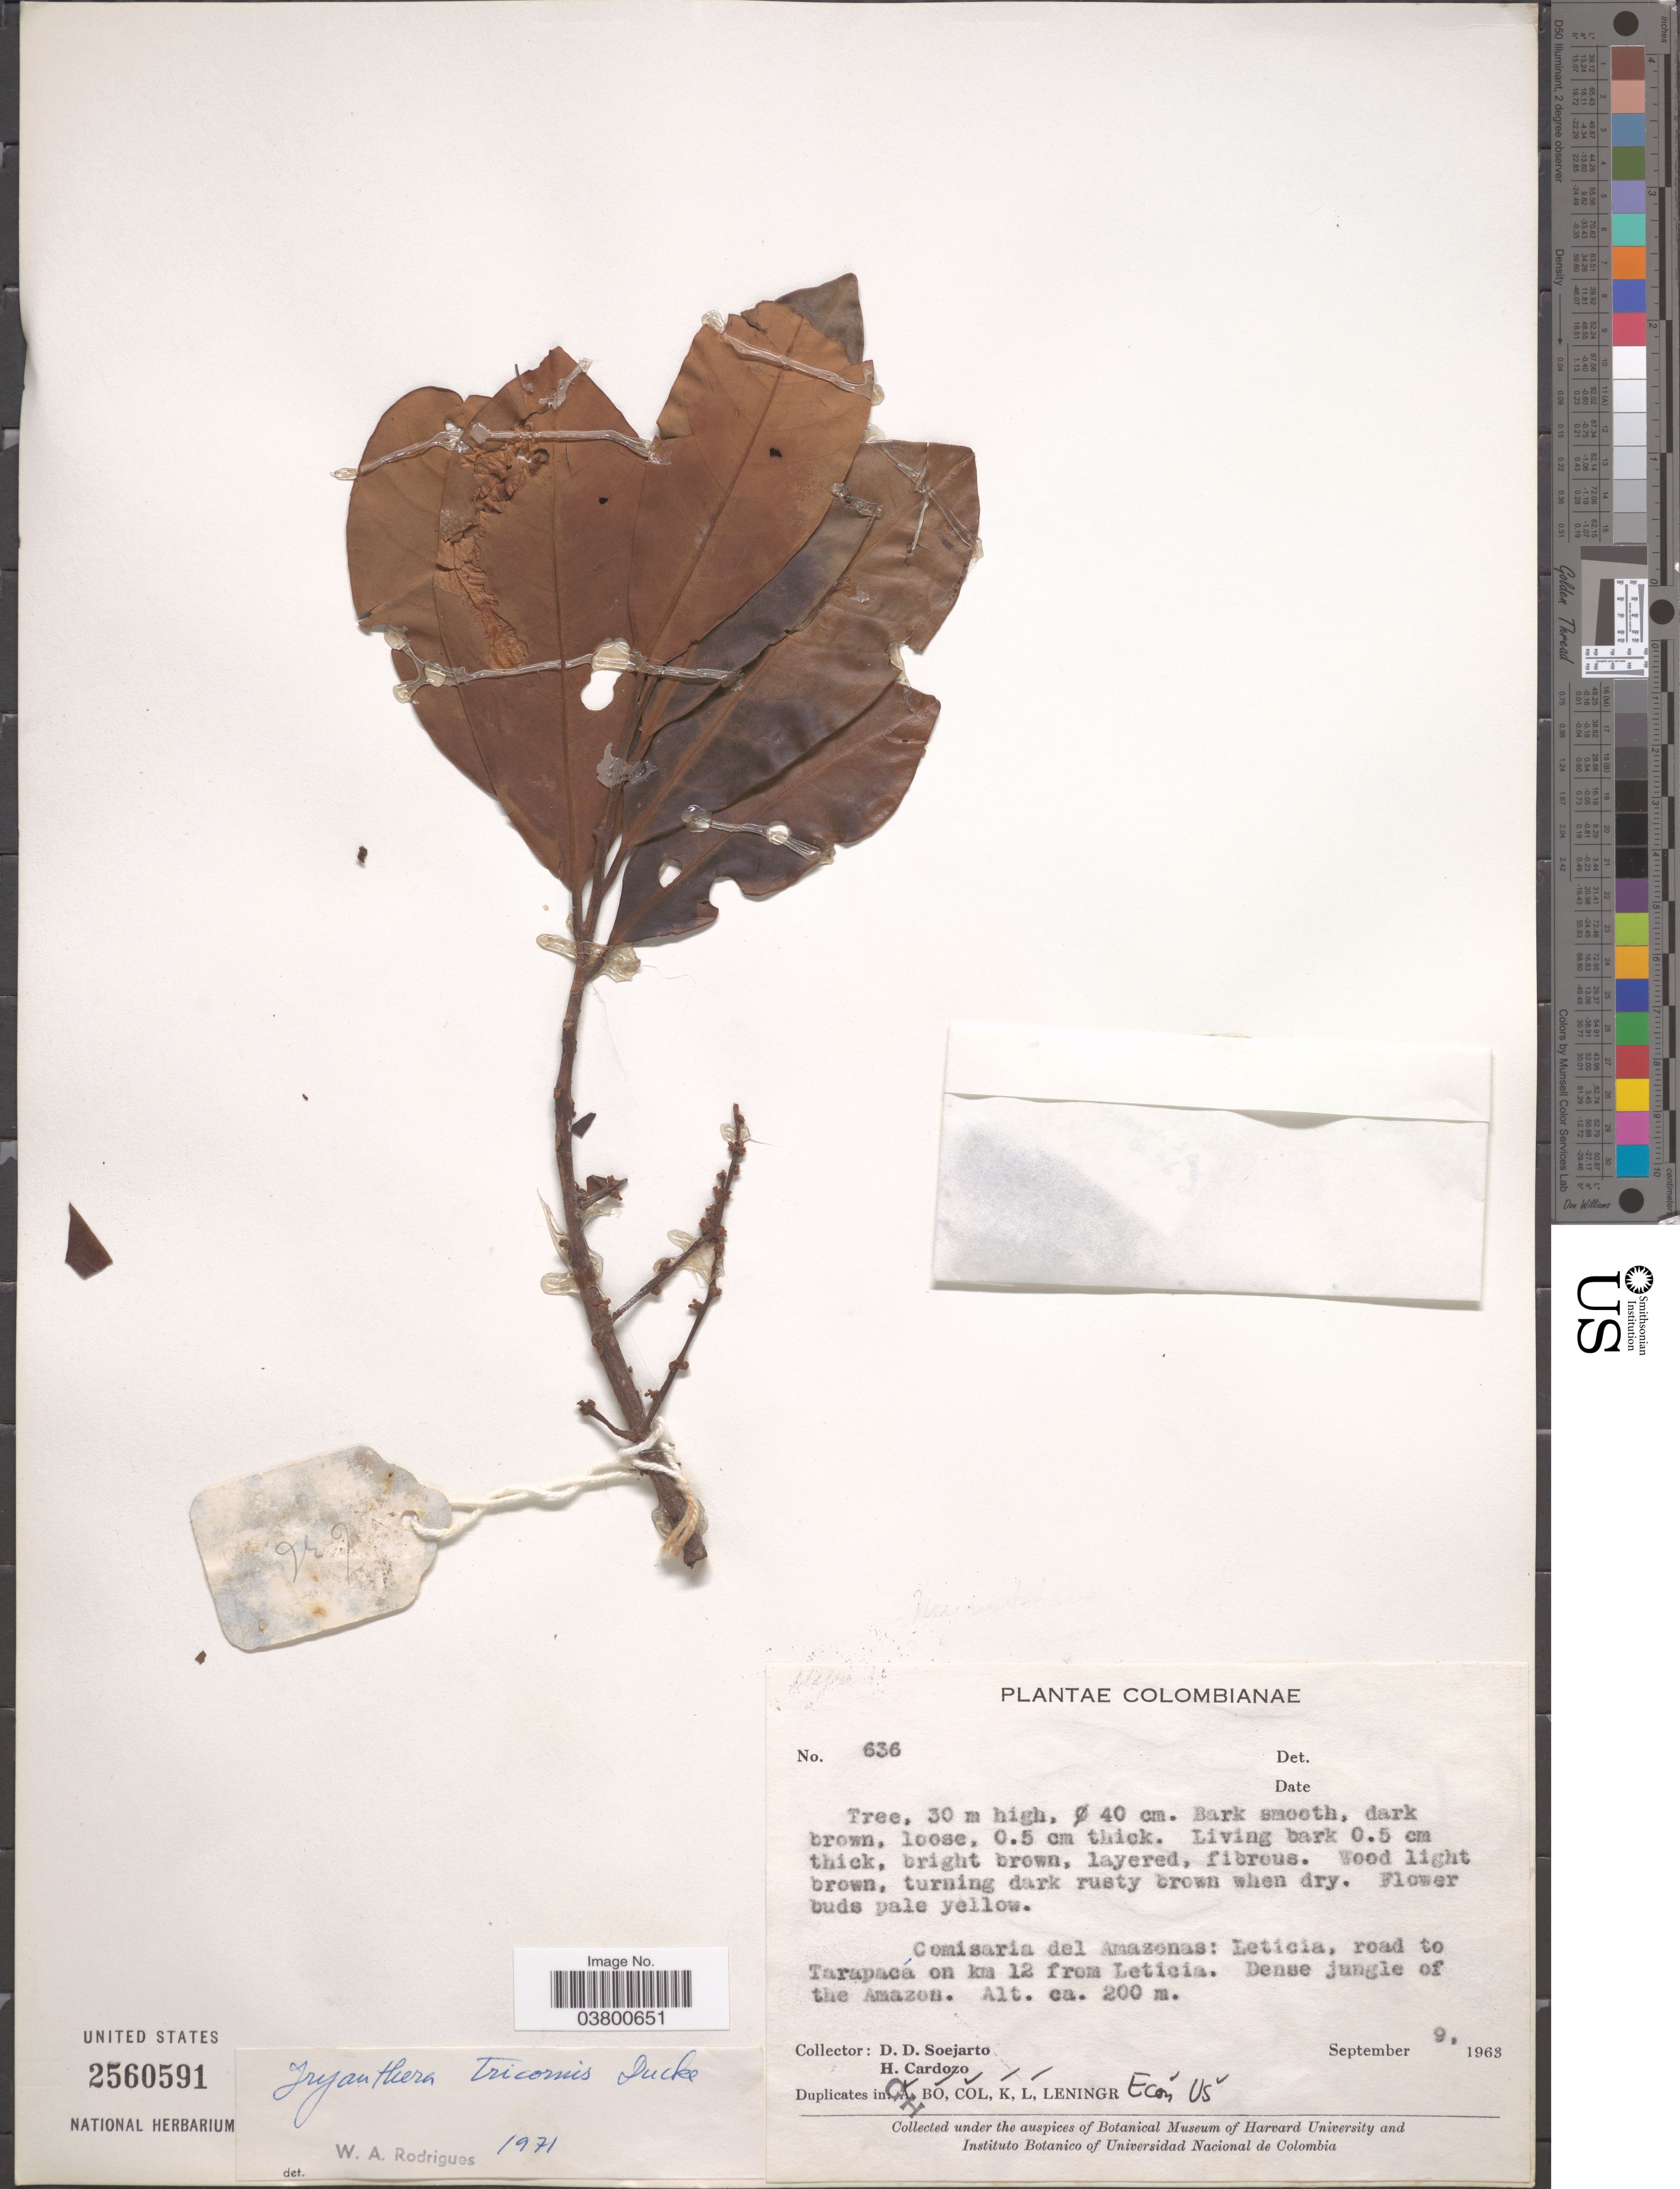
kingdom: Plantae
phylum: Tracheophyta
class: Magnoliopsida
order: Magnoliales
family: Myristicaceae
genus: Iryanthera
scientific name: Iryanthera tricornis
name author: Ducke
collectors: H. Cardozo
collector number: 636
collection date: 1963-09-09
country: Colombia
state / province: Amazônas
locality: Comisaria del Amazonas: Leticia, road to Tarapacá on km 12 from Leticia. Dense jungle of the Amazon.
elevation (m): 200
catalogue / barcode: US 2560591